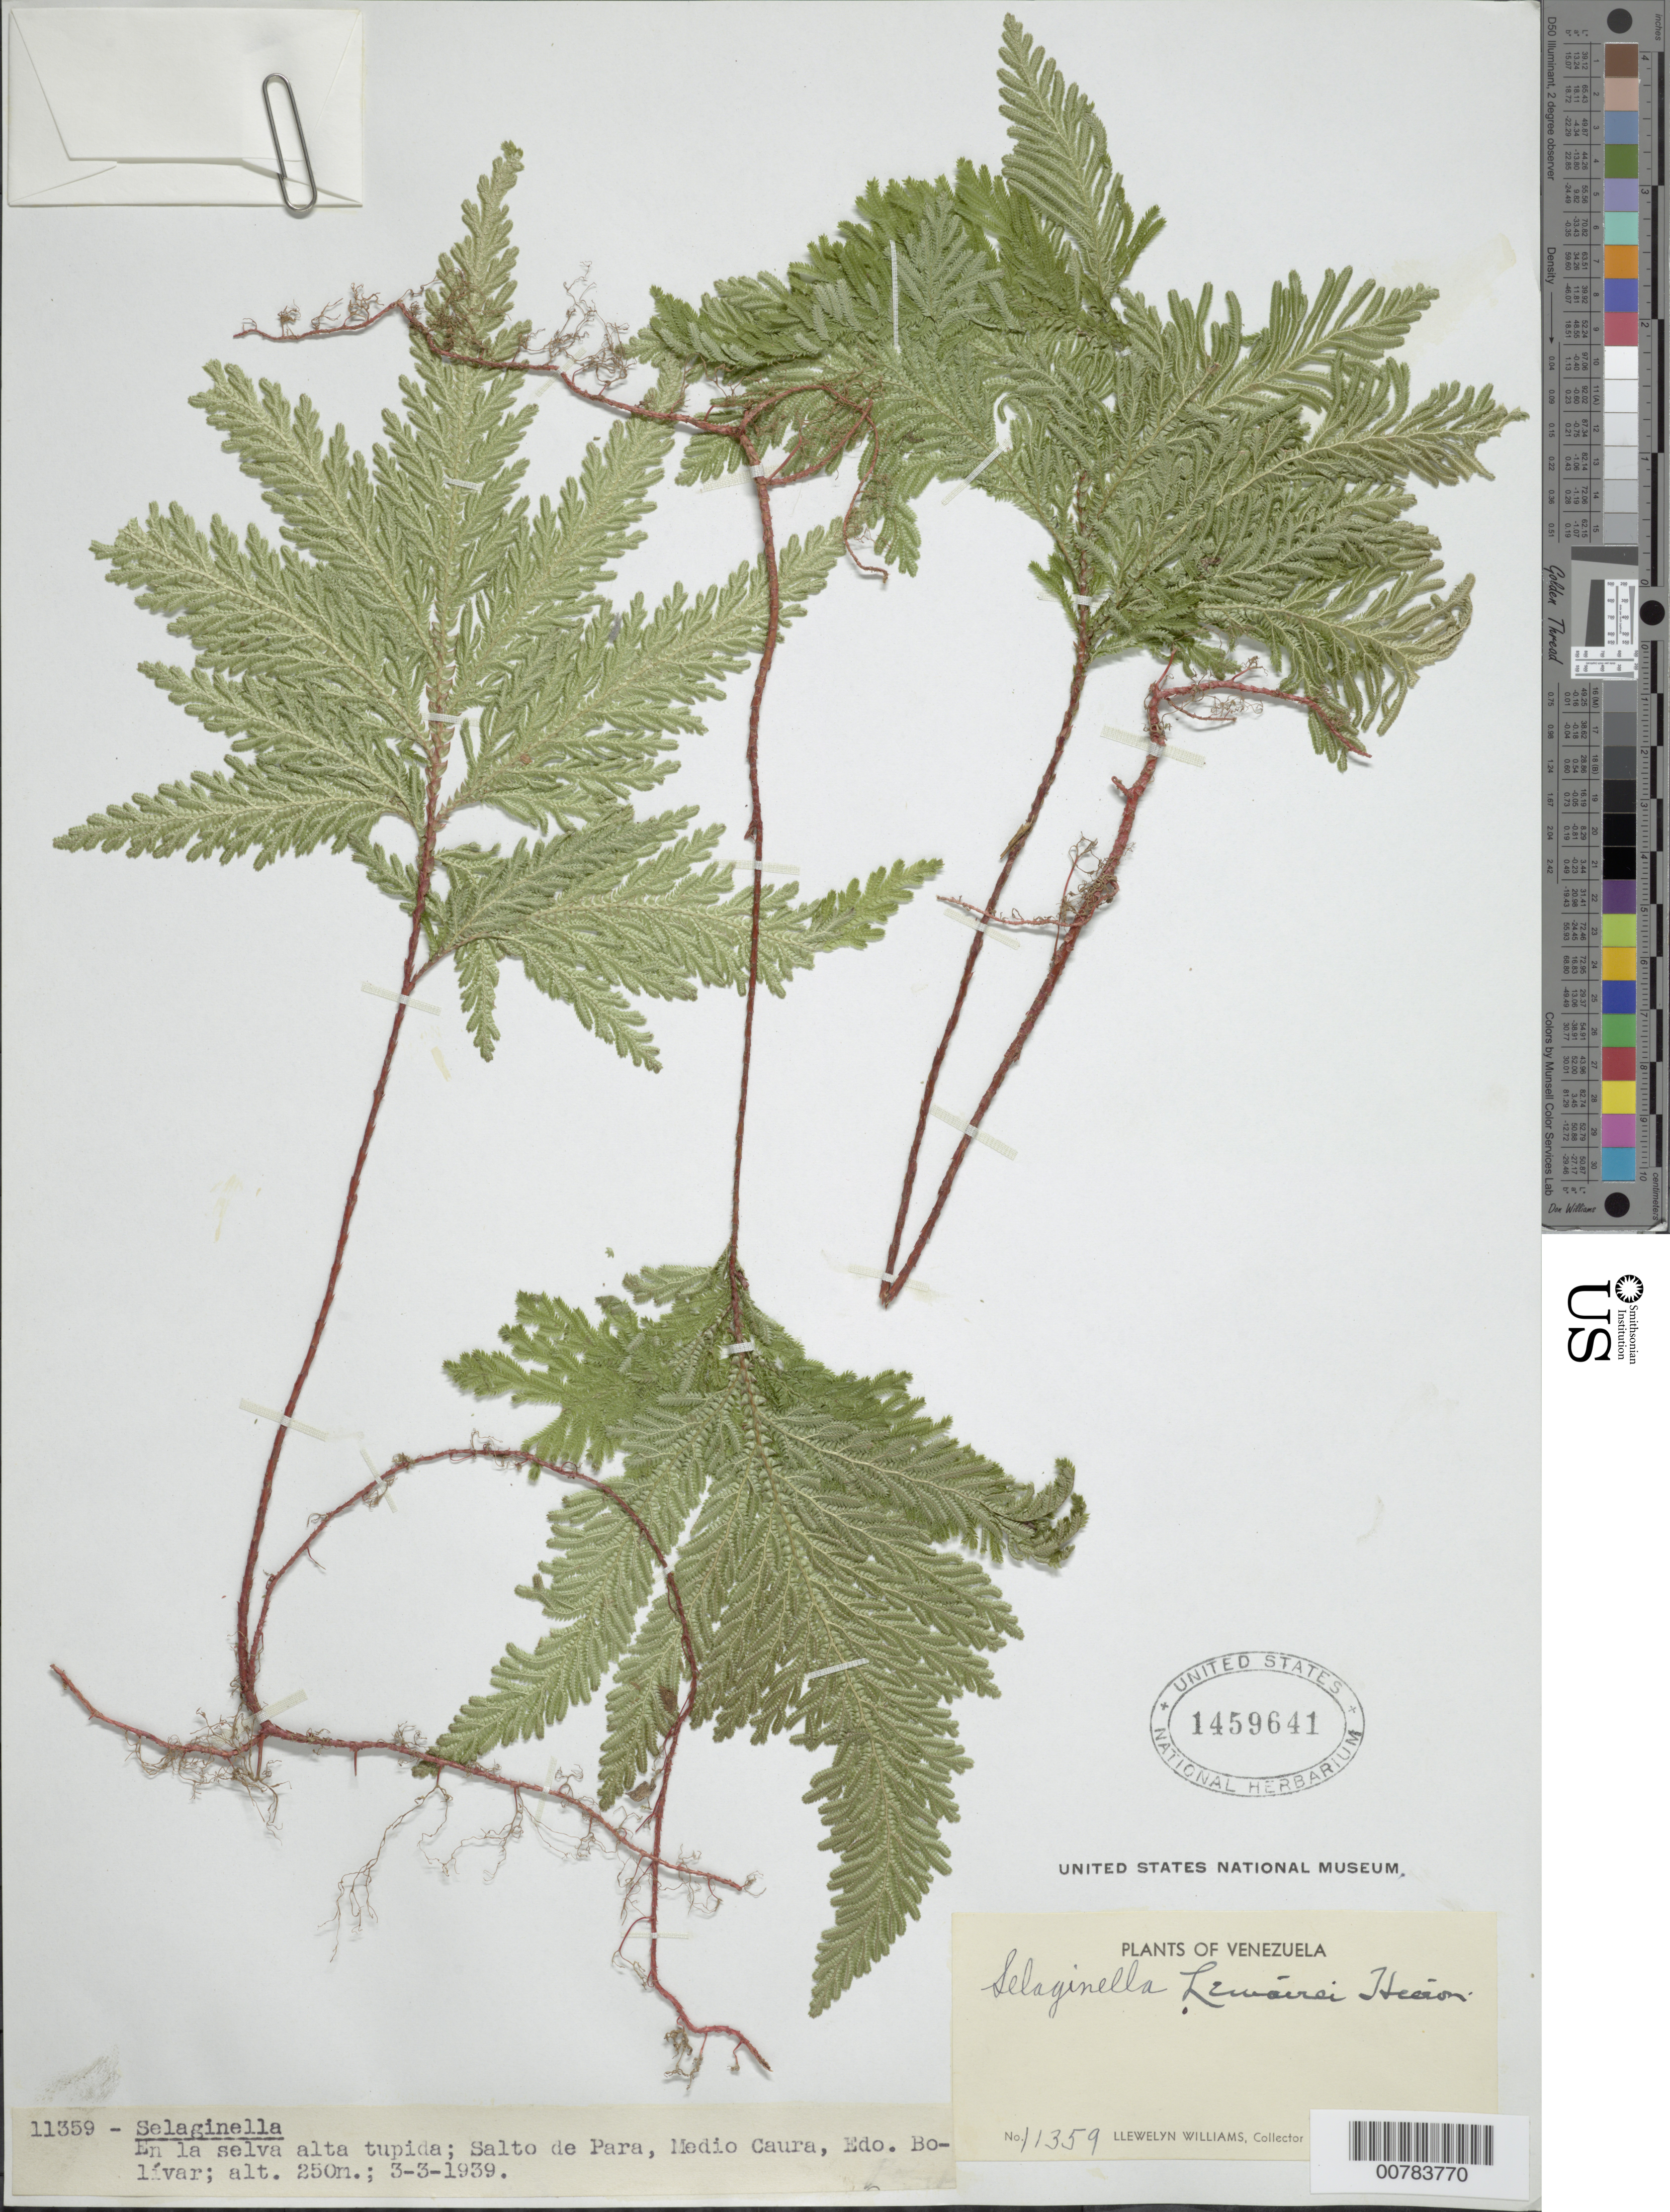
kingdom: Plantae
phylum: Tracheophyta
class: Lycopodiopsida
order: Selaginellales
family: Selaginellaceae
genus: Selaginella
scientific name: Selaginella umbrosa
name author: Lem. ex Hieron.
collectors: Ll. Williams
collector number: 11359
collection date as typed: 3-Mar-39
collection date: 1939-03-03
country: Venezuela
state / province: Bolívar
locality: Salto de Para, Medio Caura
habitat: Selva alta tupida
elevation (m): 250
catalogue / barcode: US 1459641